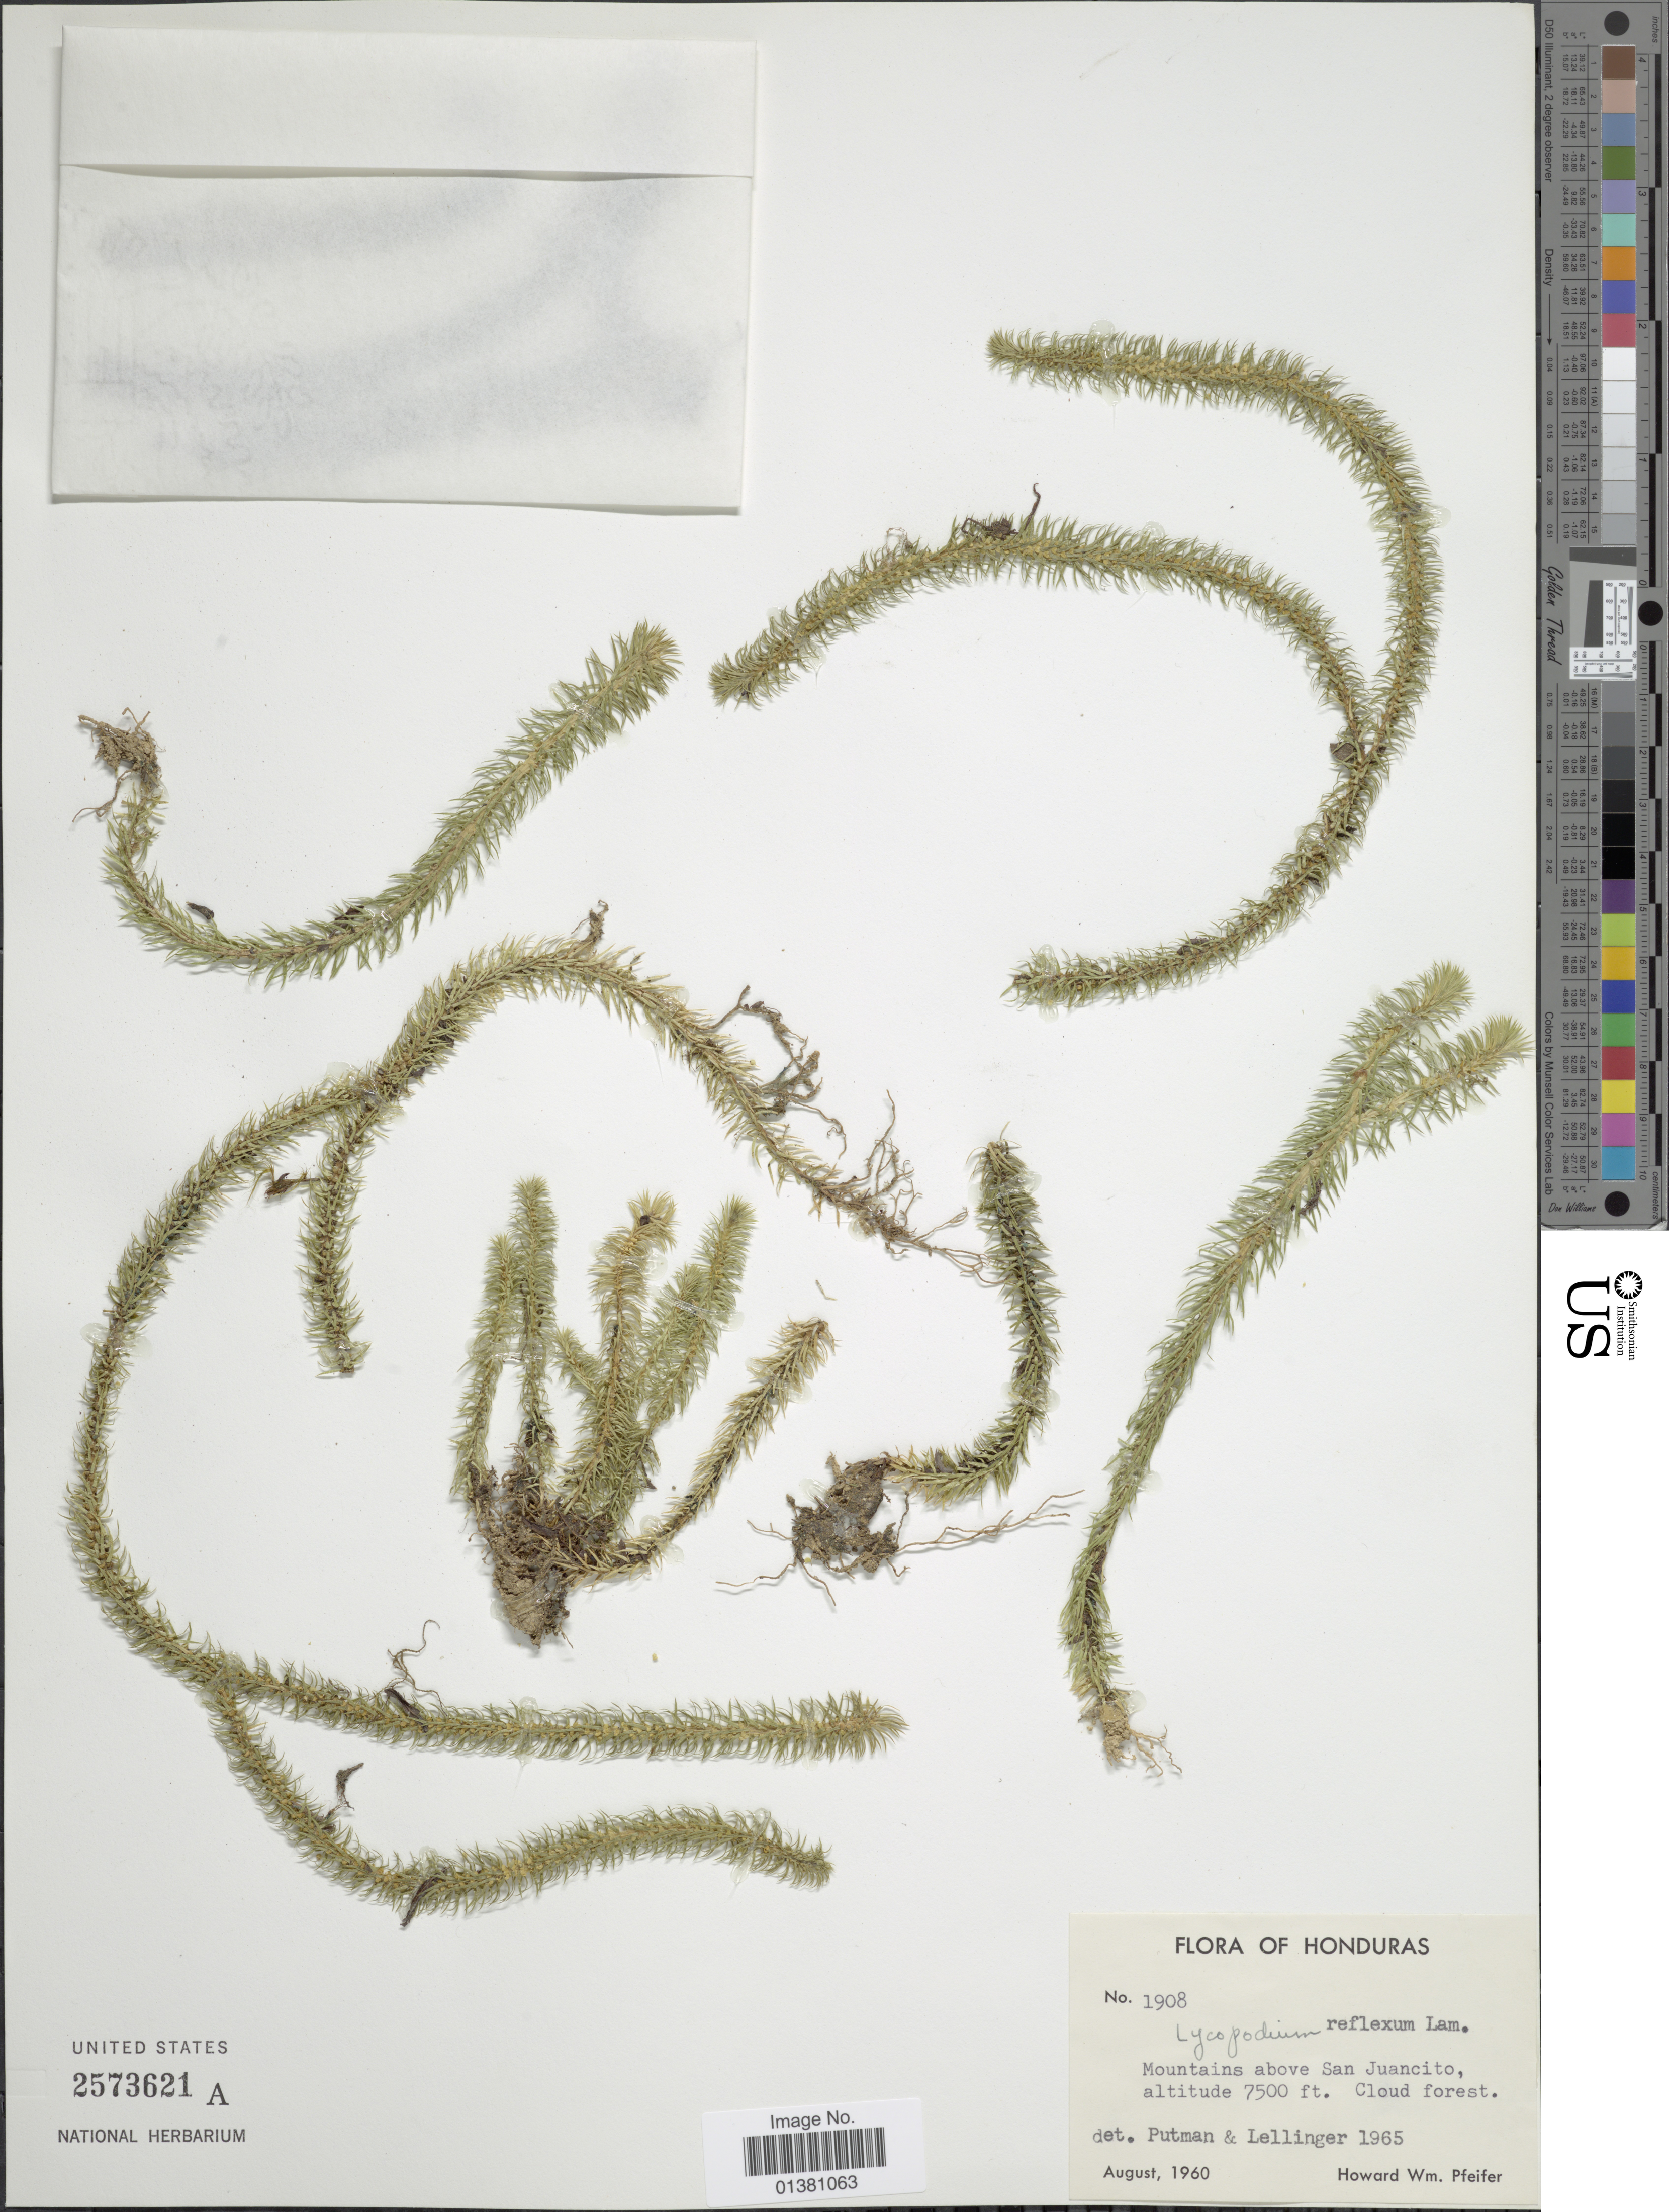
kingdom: Plantae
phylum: Tracheophyta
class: Lycopodiopsida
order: Lycopodiales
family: Lycopodiaceae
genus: Phlegmariurus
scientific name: Phlegmariurus reflexus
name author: (Lam.) B. Øllg.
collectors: H. W. Pfeifer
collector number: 1908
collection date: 1960-11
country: Honduras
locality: Mountains above San Juancito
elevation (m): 2286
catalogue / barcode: US 2573621A